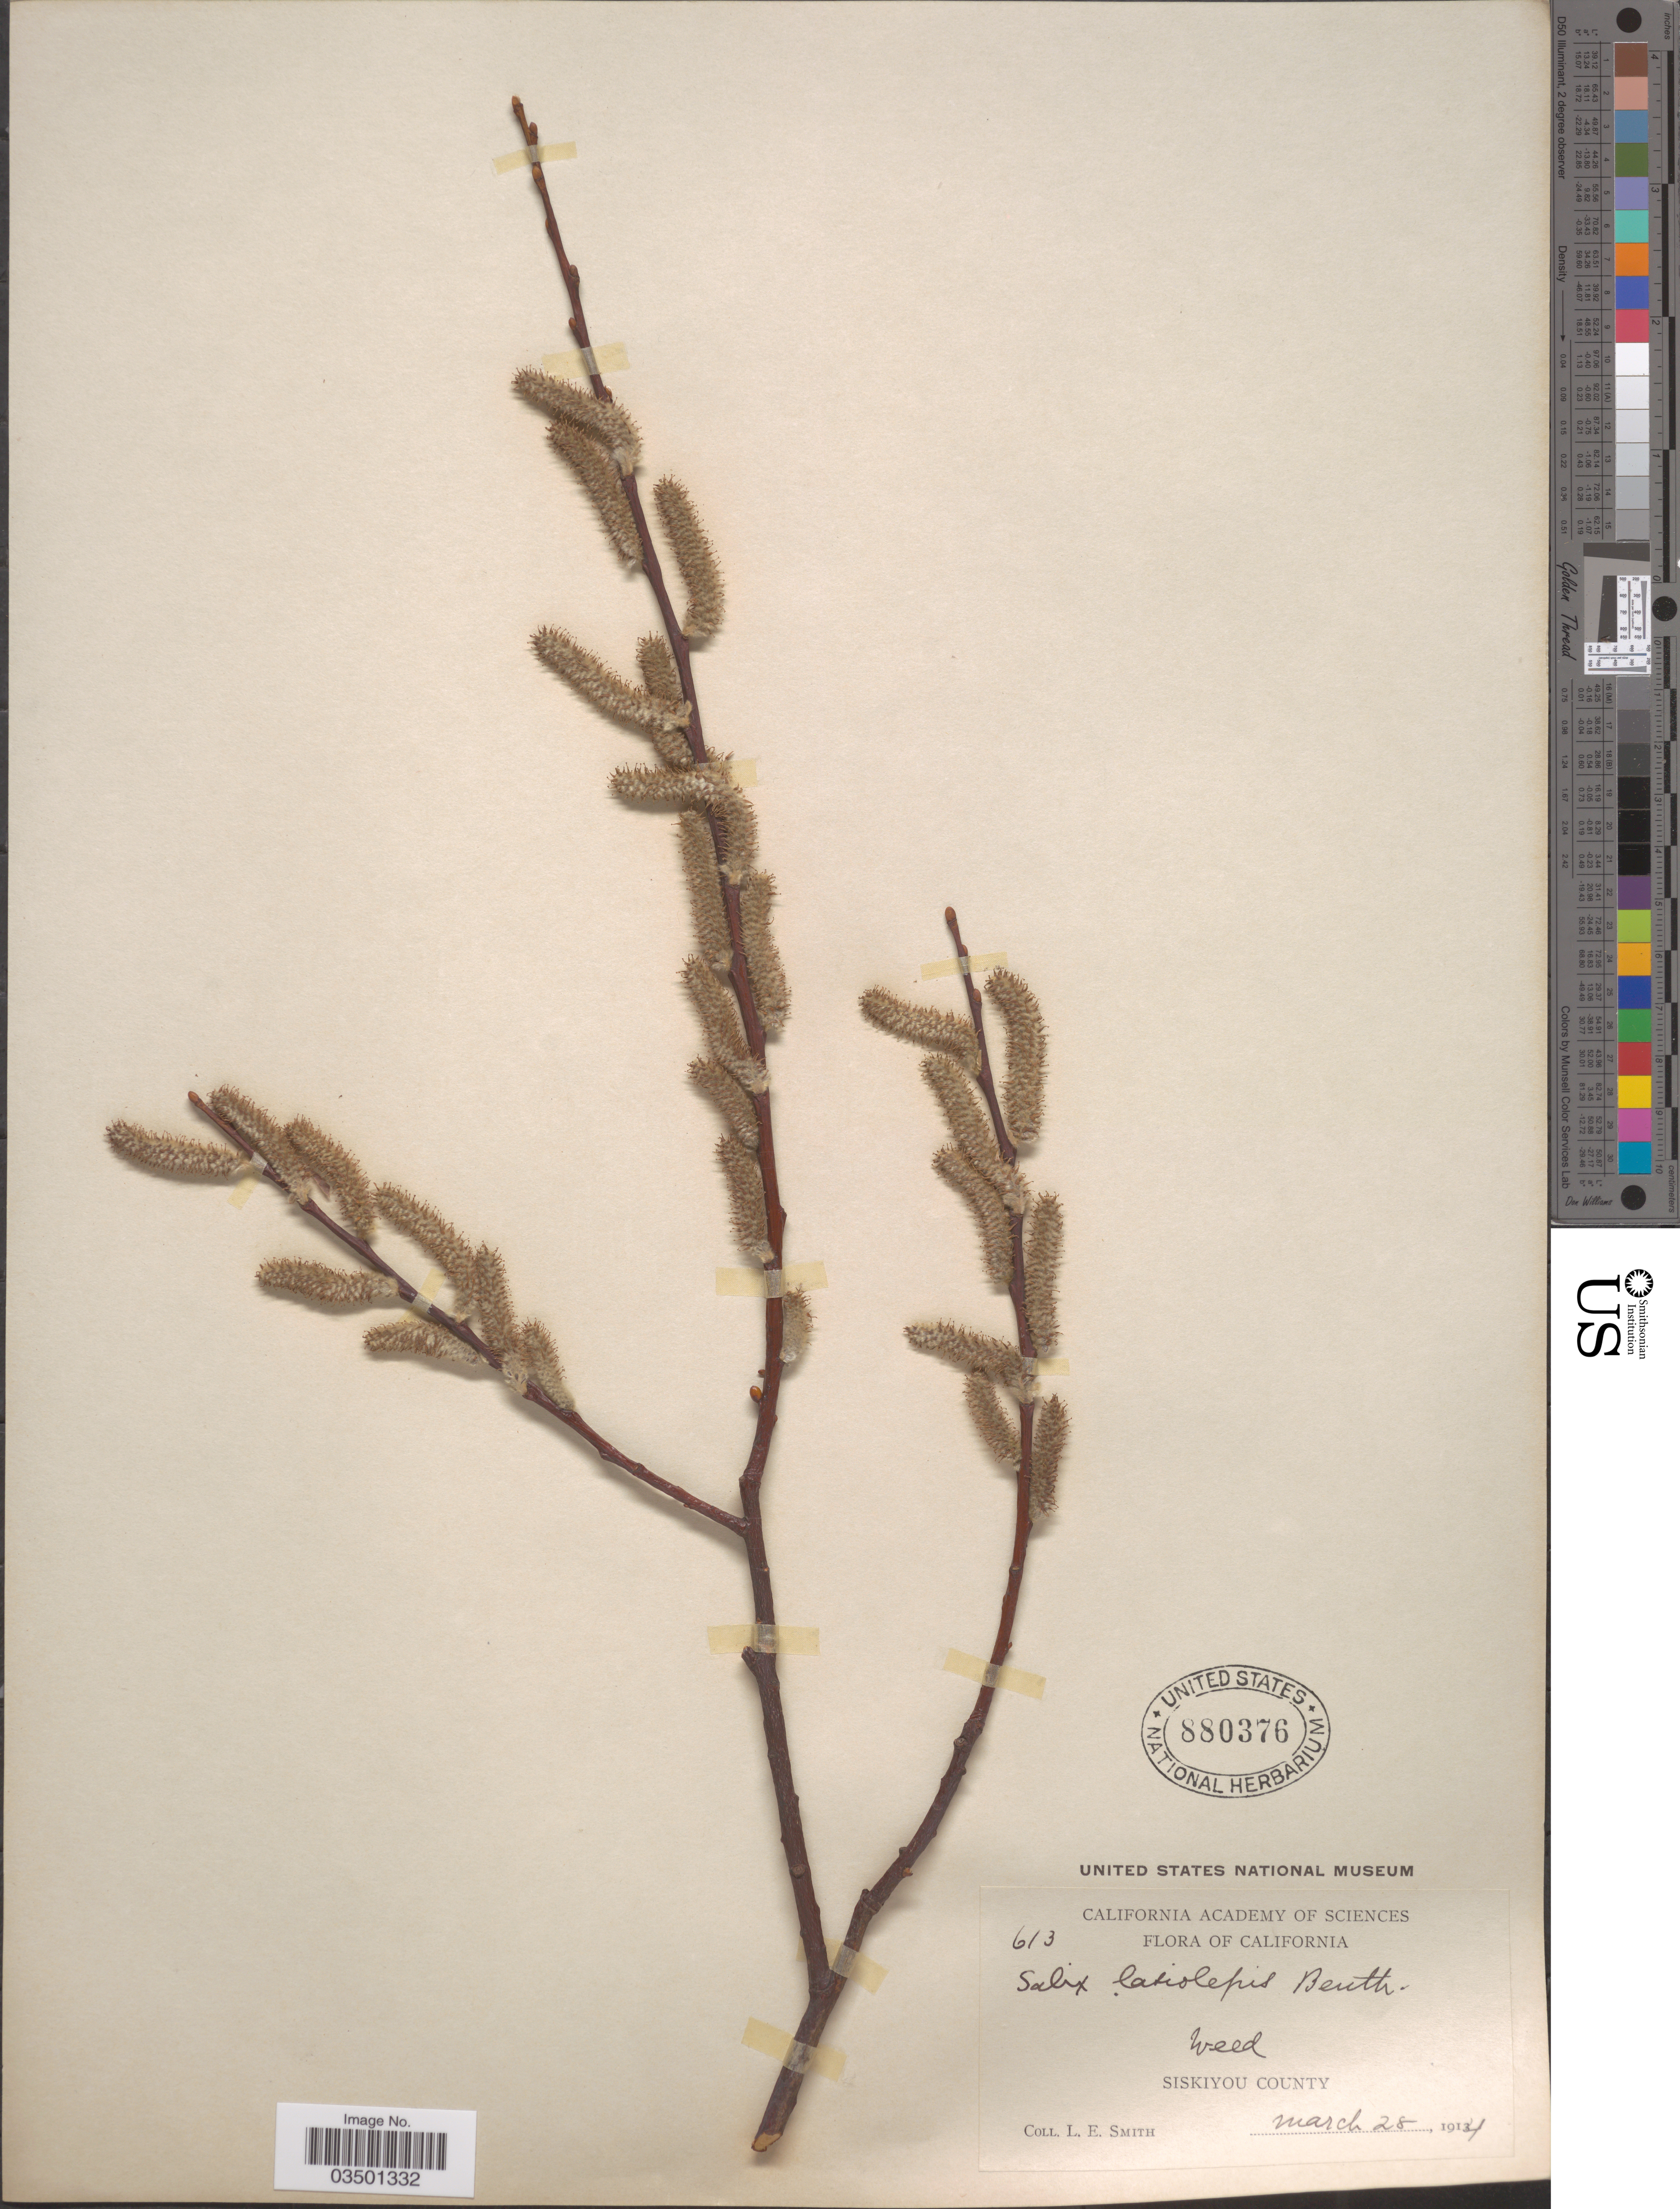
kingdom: Plantae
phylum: Tracheophyta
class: Magnoliopsida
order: Malpighiales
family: Salicaceae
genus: Salix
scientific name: Salix lasiolepis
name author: Benth.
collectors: L. E. Smith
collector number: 613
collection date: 1914-03-28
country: United States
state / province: California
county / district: Siskiyou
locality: Siskiyou County.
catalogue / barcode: US 880376